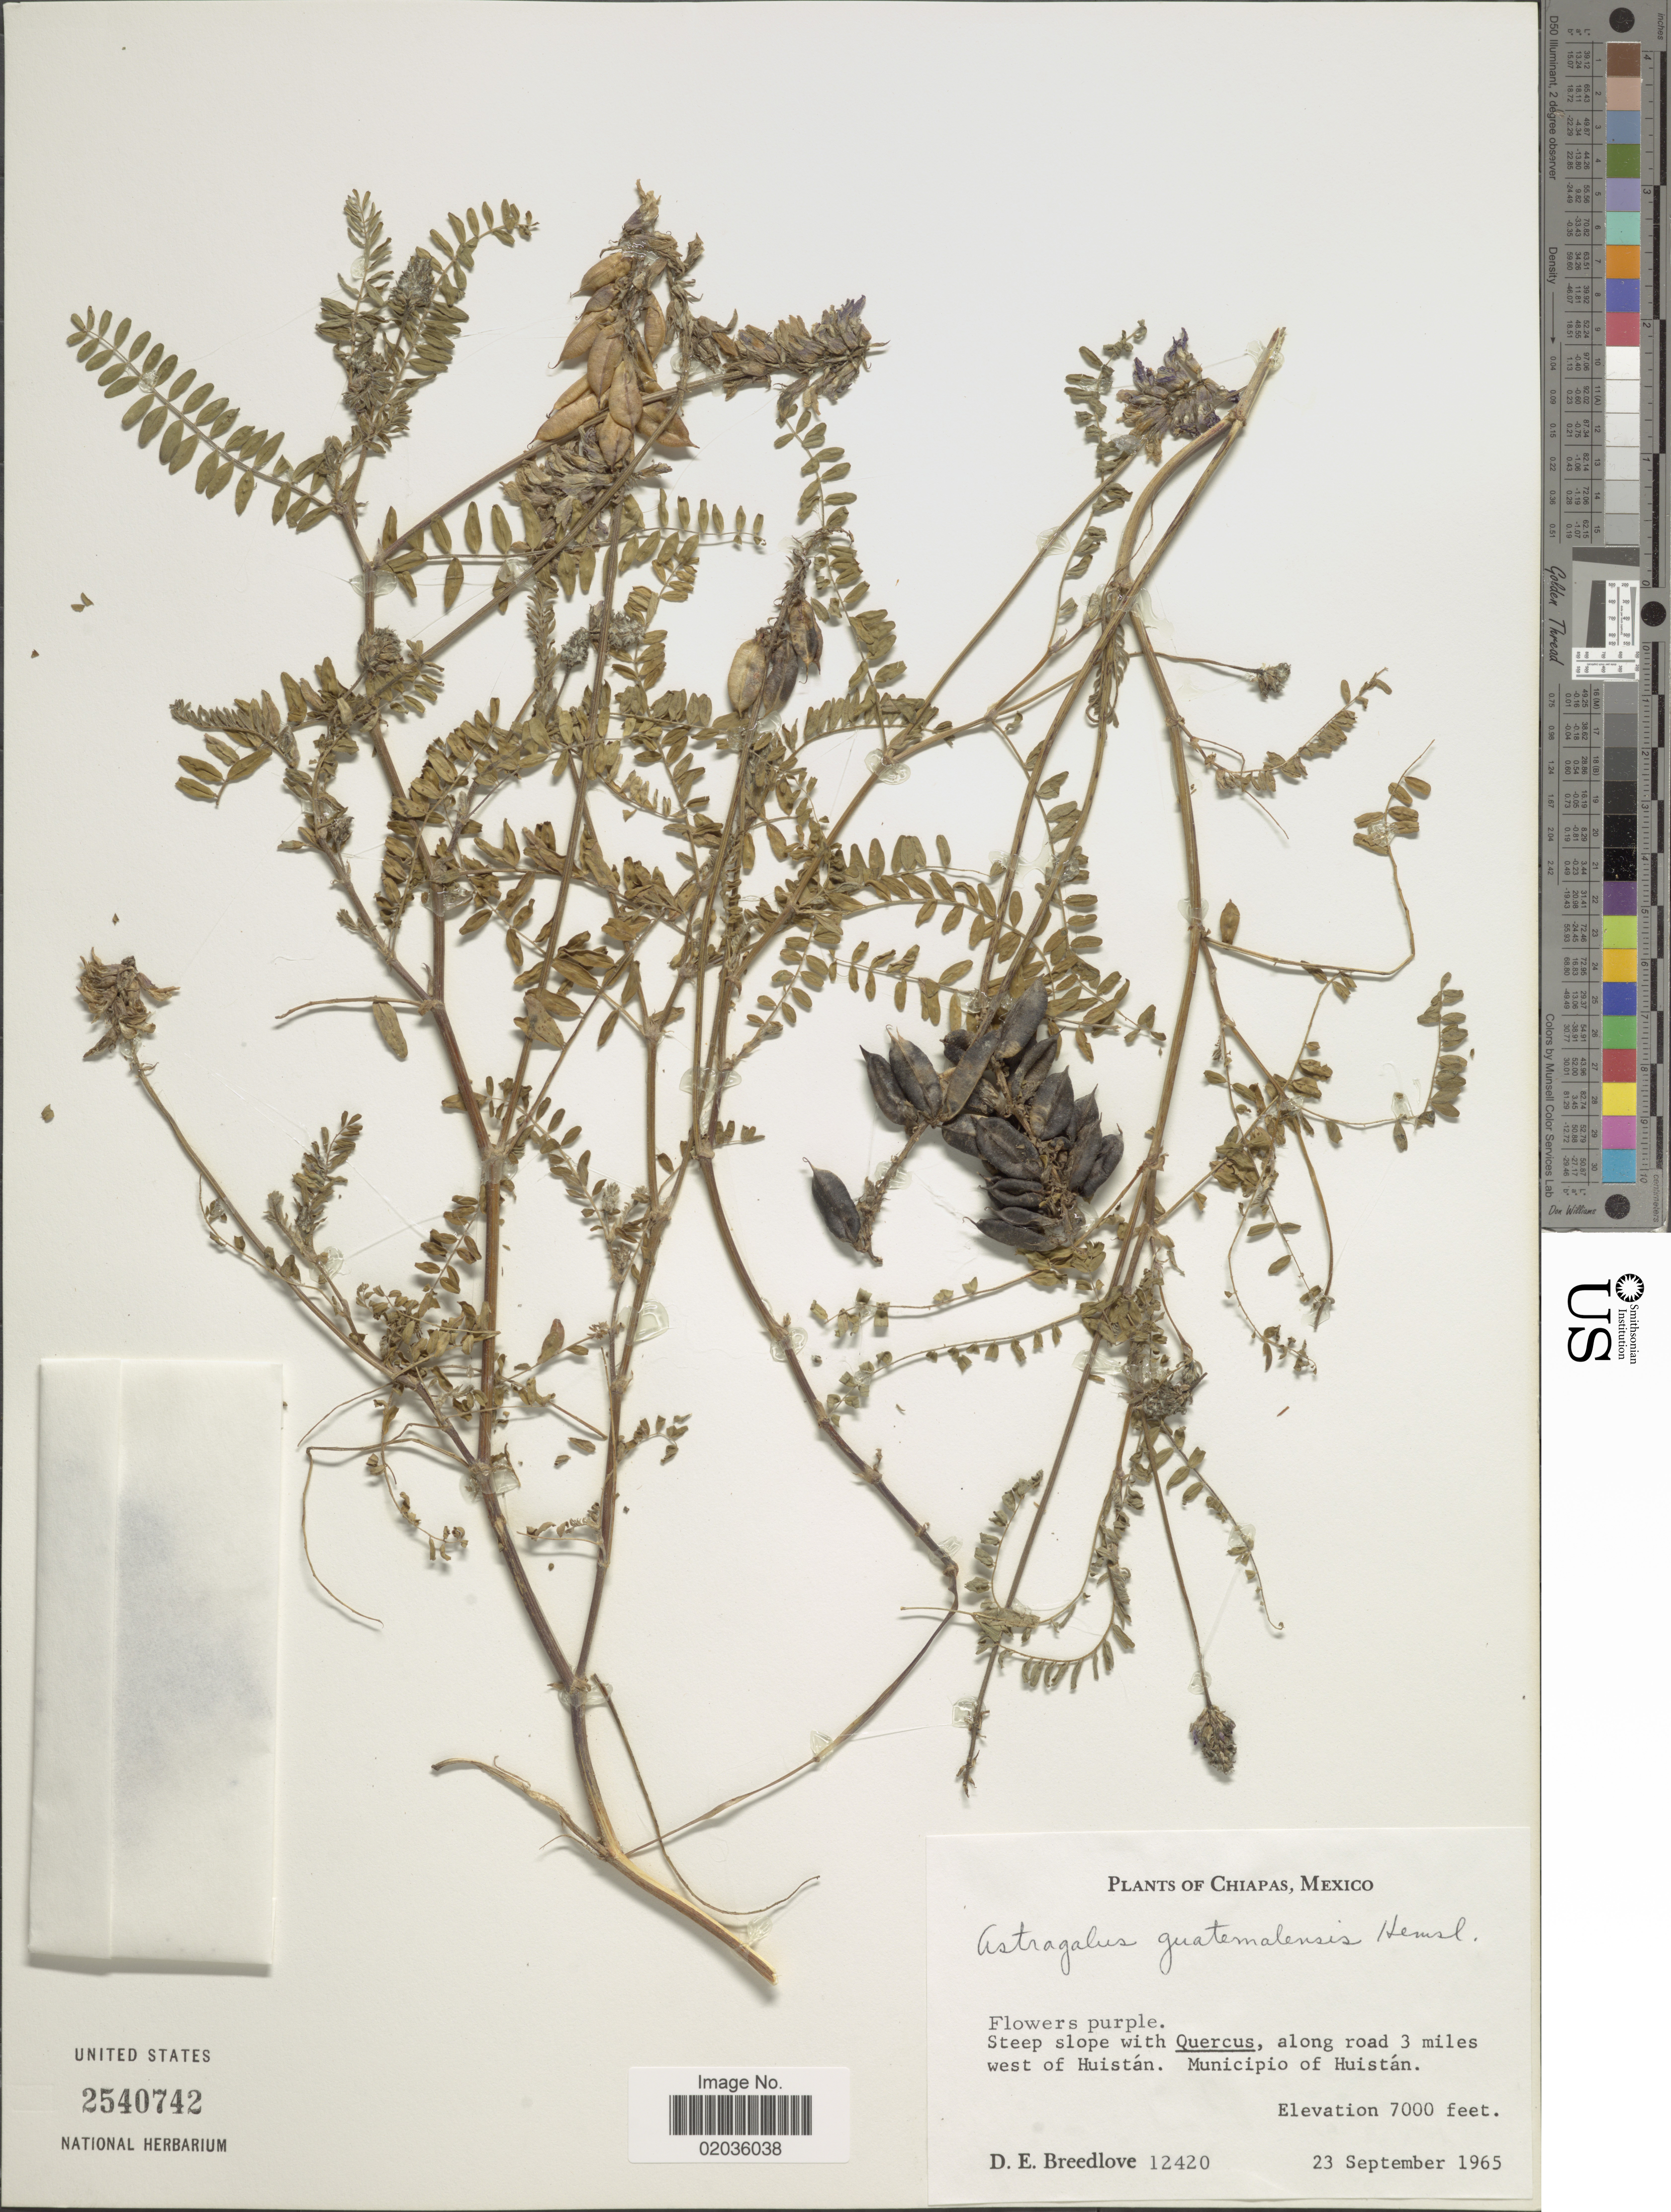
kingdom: Plantae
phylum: Tracheophyta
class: Magnoliopsida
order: Fabales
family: Fabaceae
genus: Astragalus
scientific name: Astragalus guatemalensis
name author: Hemsl.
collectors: D. E. Breedlove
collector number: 12420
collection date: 1965-09-23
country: Mexico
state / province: Chiapas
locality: Along road 3 miles west of Huistan, Municipio of Huistan.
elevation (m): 2134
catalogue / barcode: US 2540742